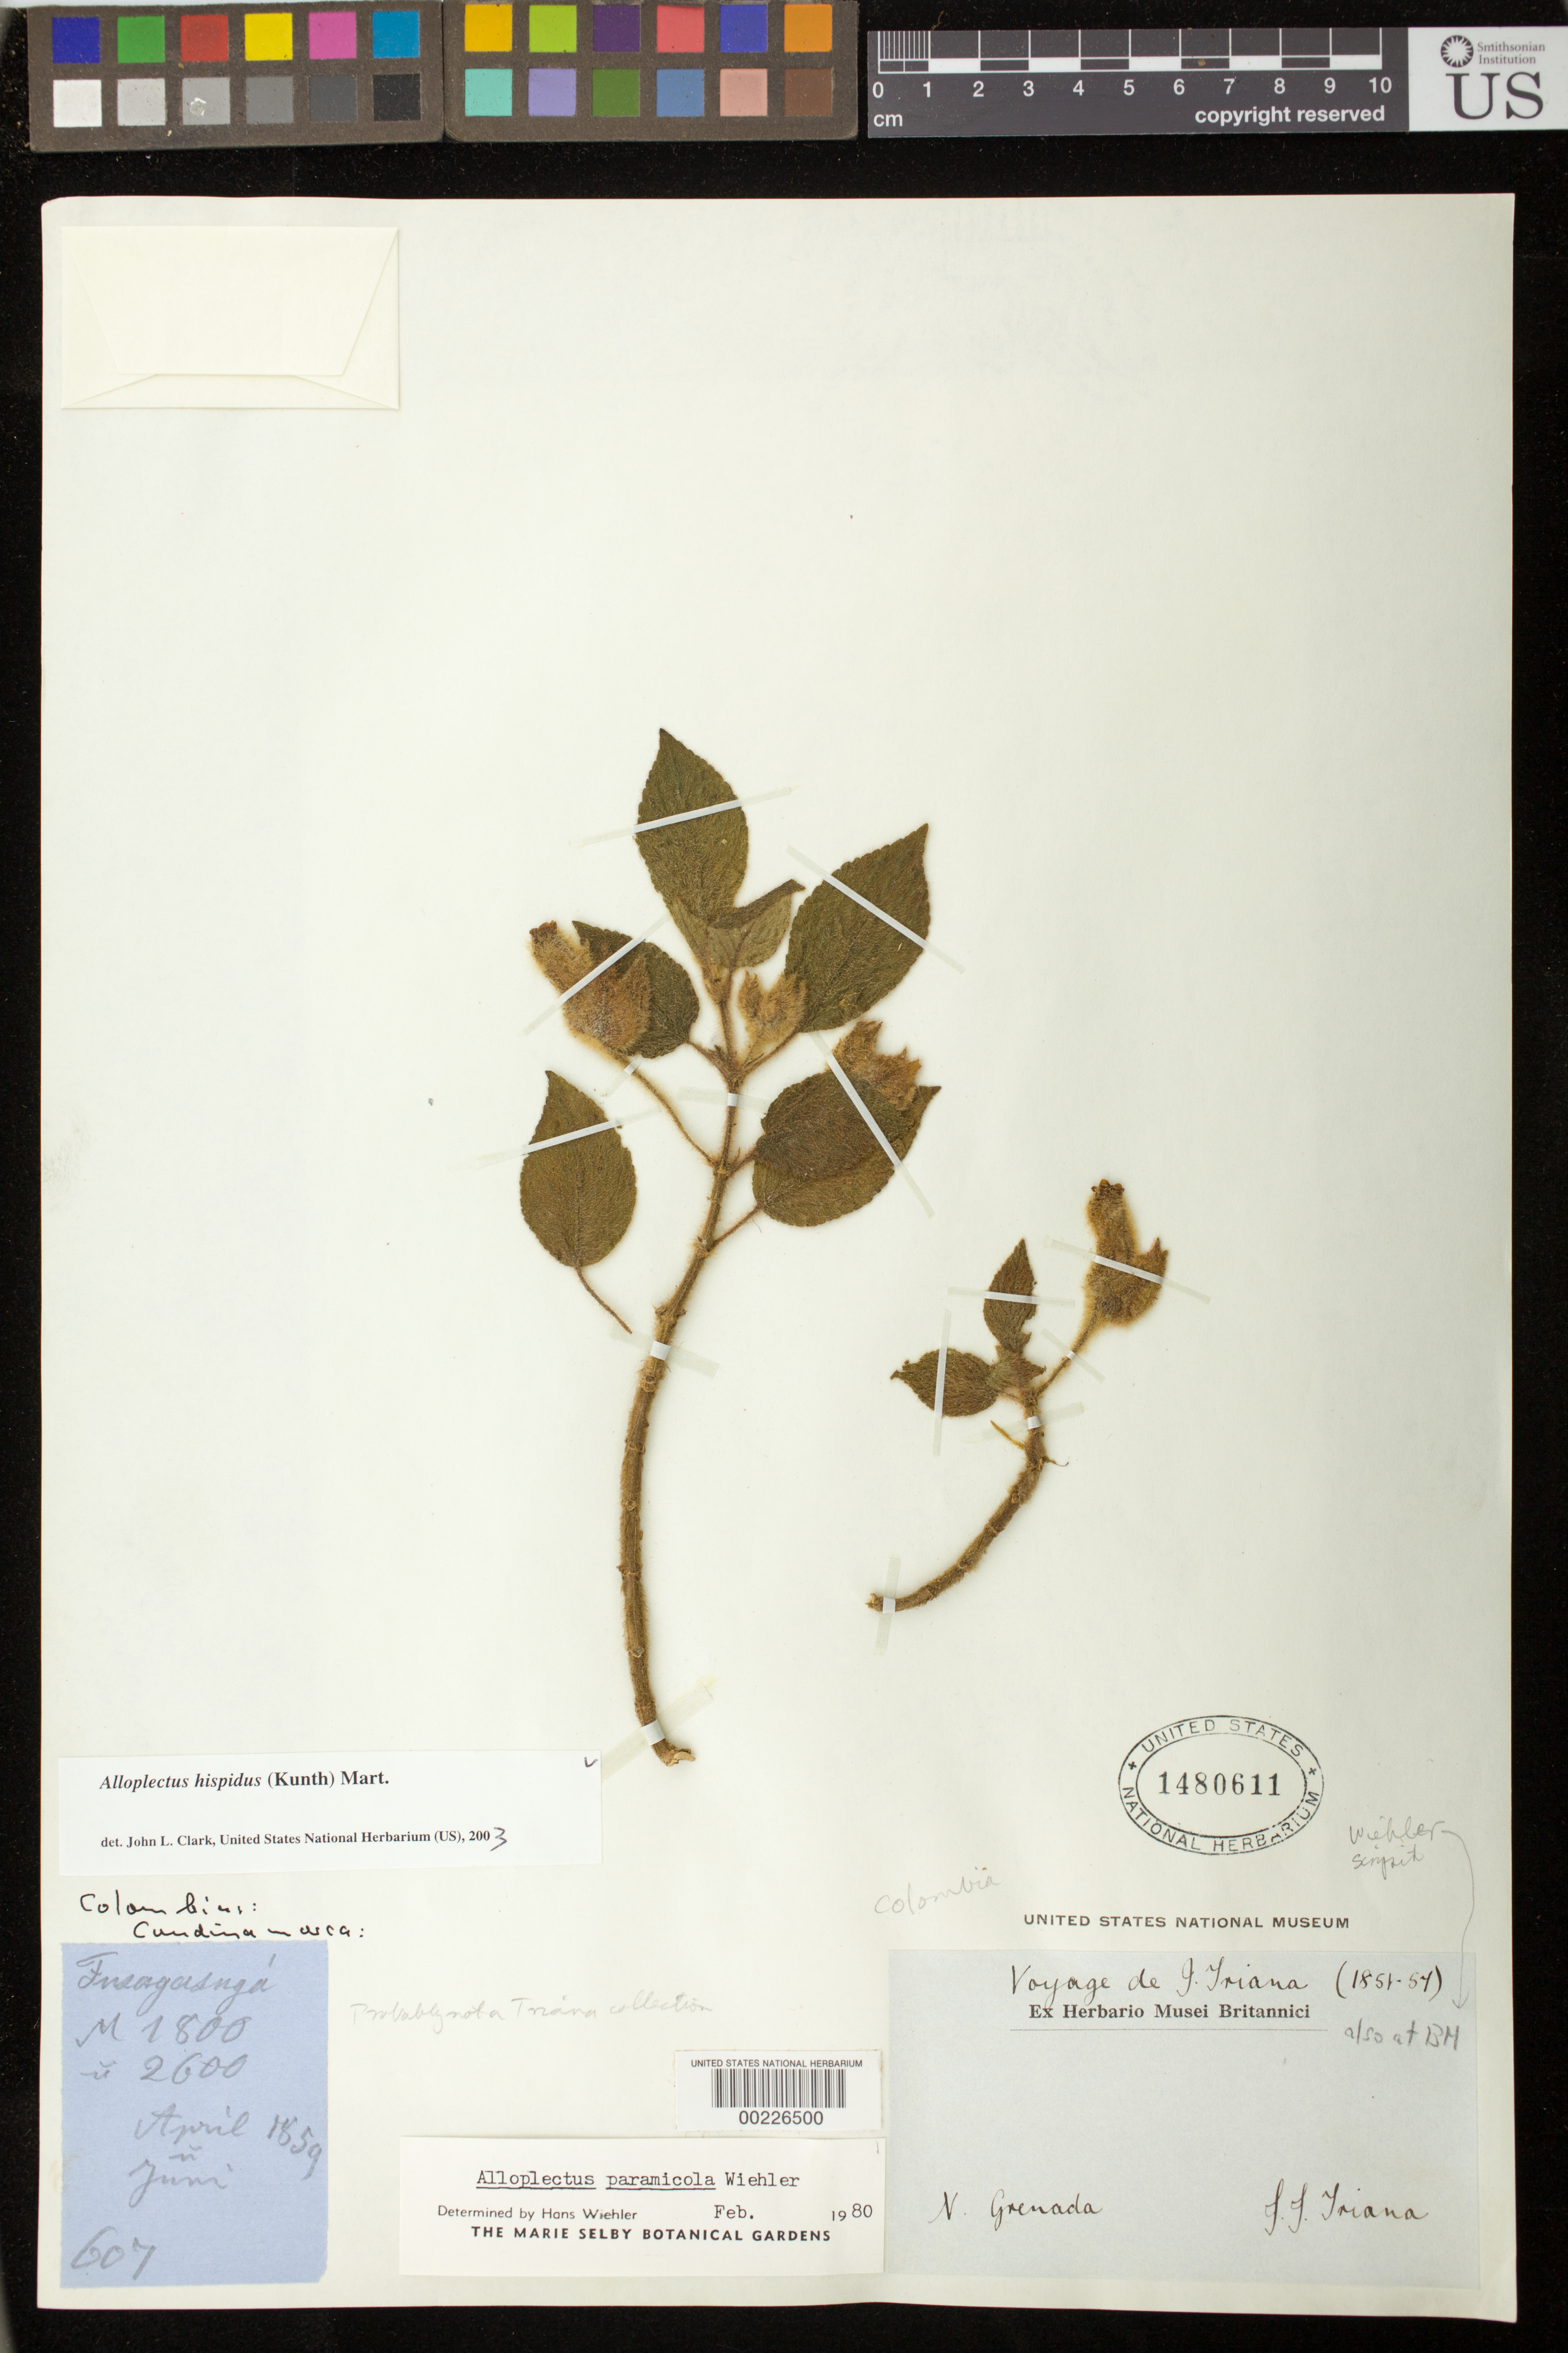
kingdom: Plantae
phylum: Tracheophyta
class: Magnoliopsida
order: Lamiales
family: Gesneriaceae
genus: Alloplectus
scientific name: Alloplectus hispidus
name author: (Kunth) Mart.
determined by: Clark, J. L., (SEL), The Marie Selby Botanical Garden (UNITED STATES)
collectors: J. J. Triana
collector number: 607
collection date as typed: Apr-Jun 1859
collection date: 1859-04/1859-06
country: Colombia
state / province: Cundinamarca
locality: N. Grenada, Fusagasugá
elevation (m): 1800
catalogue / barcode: US 1480611